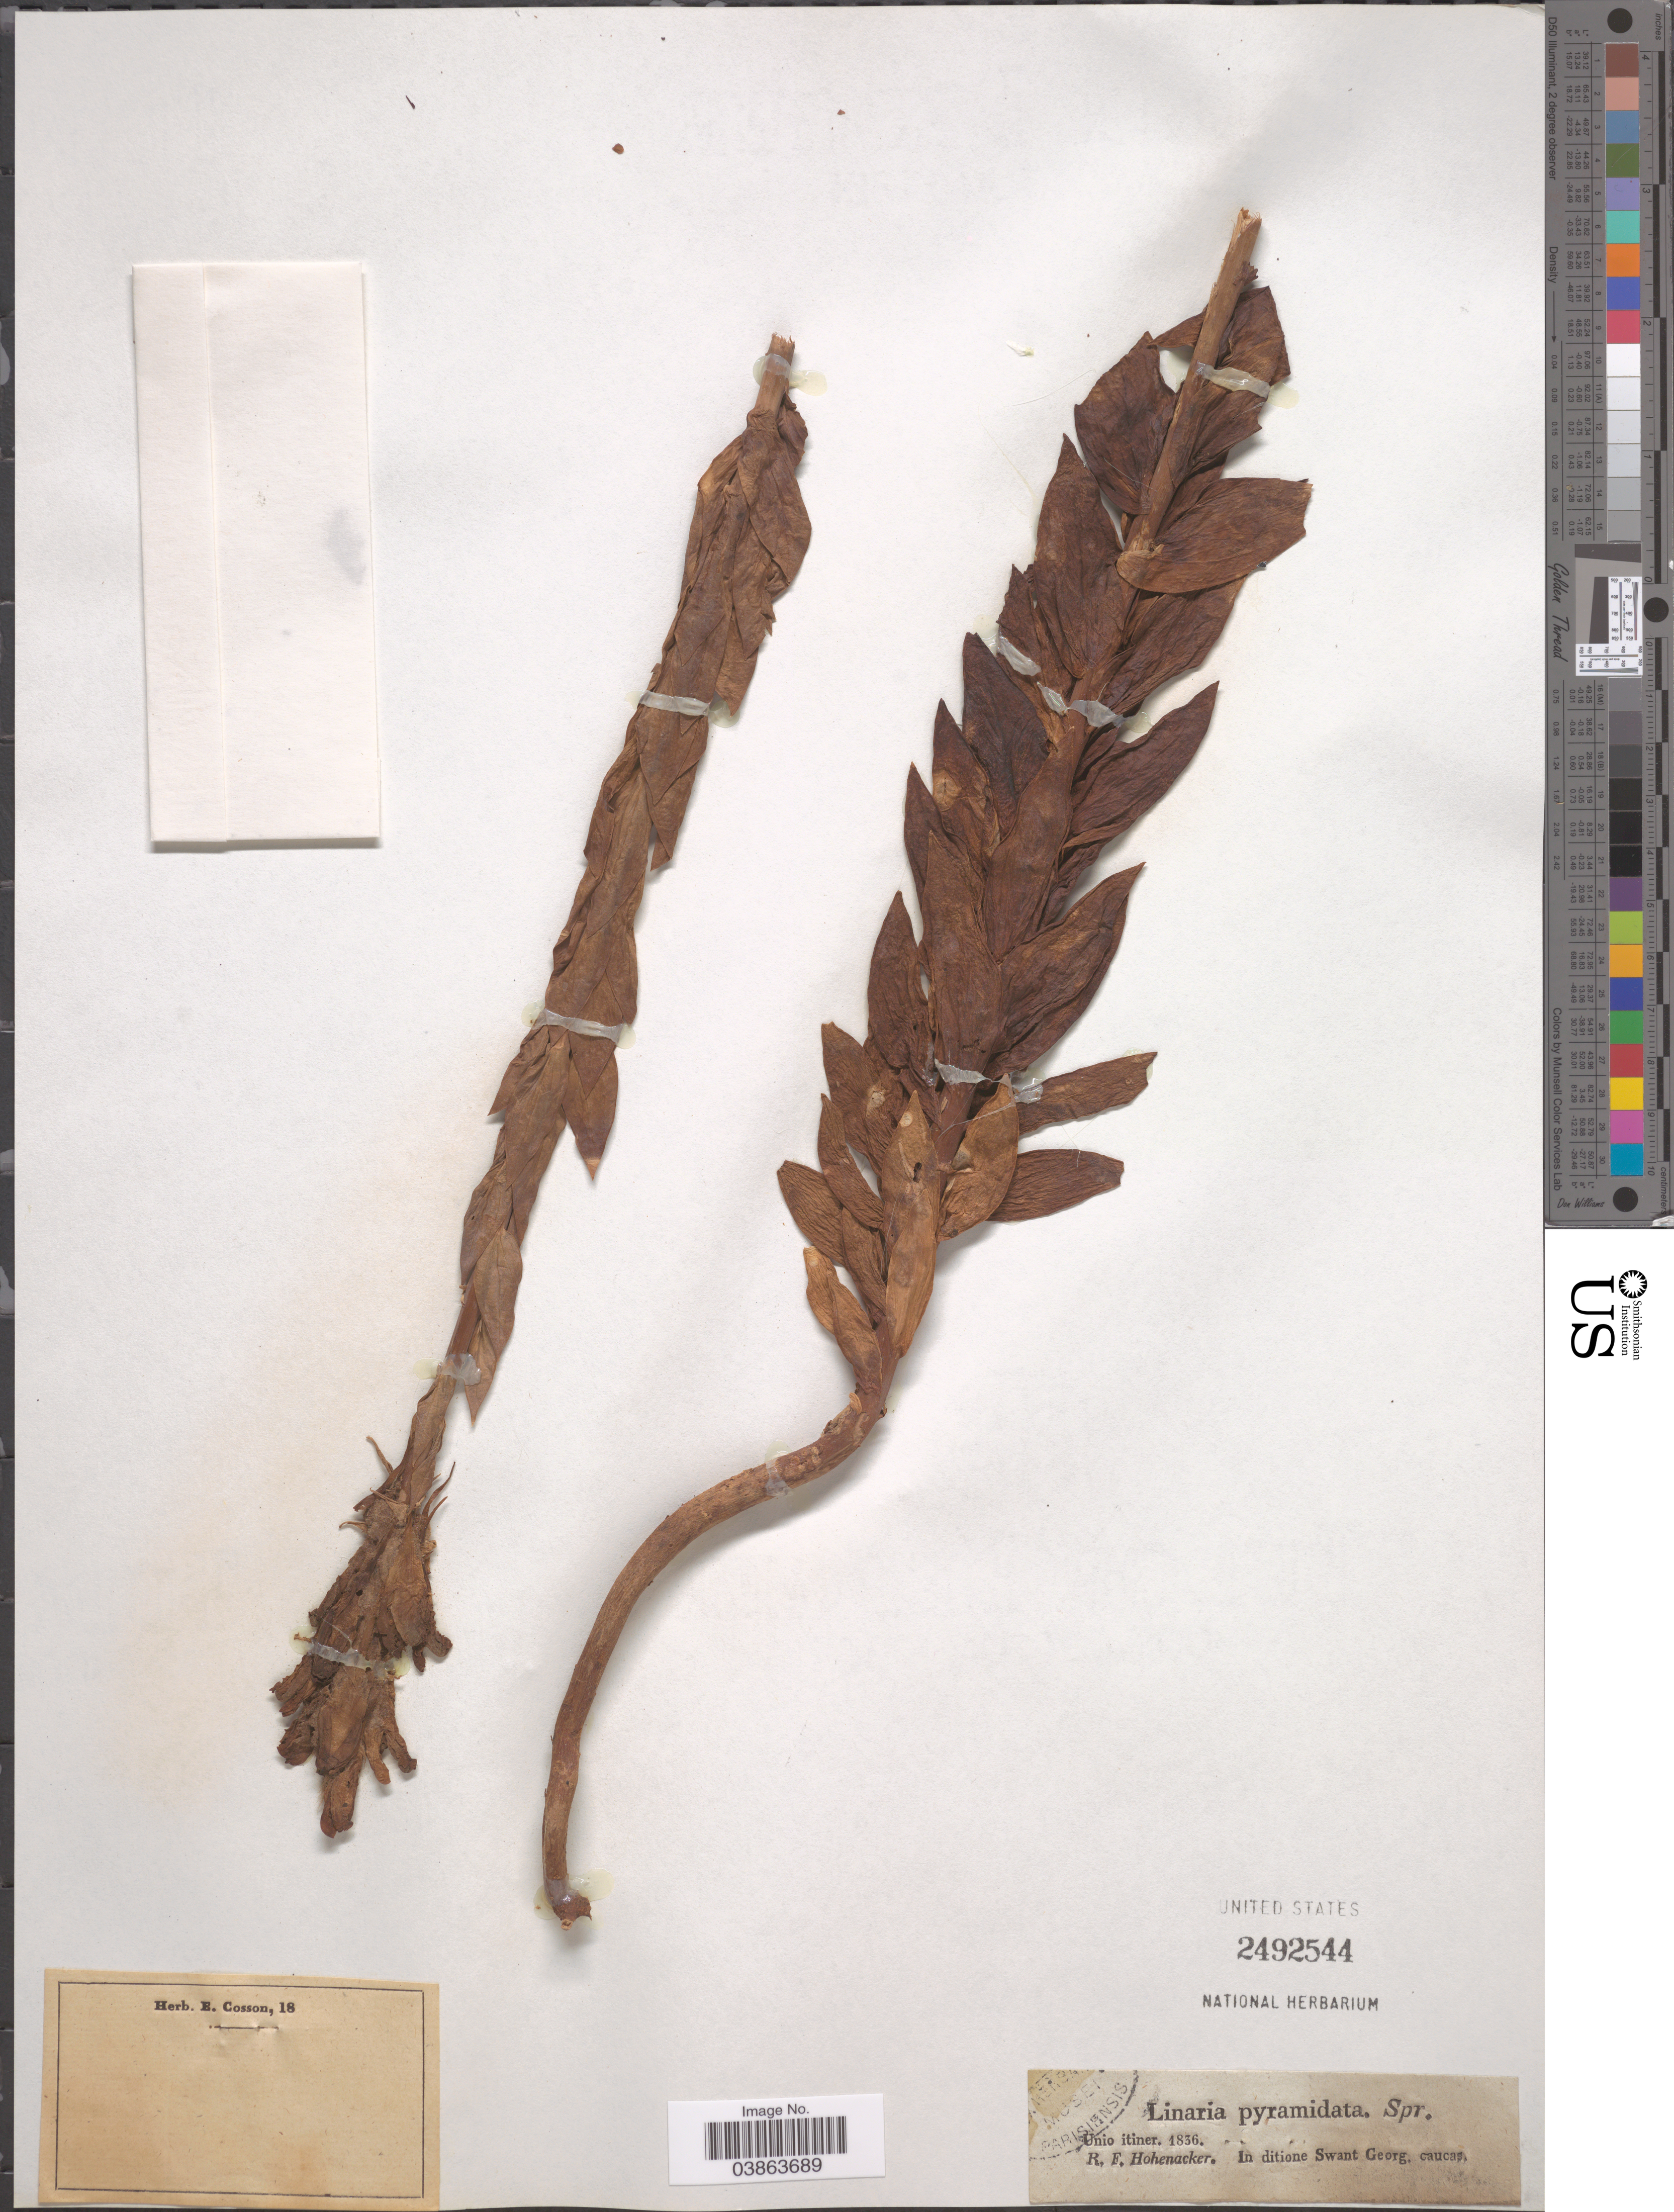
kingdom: Plantae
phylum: Tracheophyta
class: Magnoliopsida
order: Lamiales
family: Plantaginaceae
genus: Linaria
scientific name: Linaria pyramidata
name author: Schur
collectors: R. F. Hohenacker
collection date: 1836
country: Georgia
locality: Unio itiner. In ditione Swant Georg. caucas.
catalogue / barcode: US 2492544